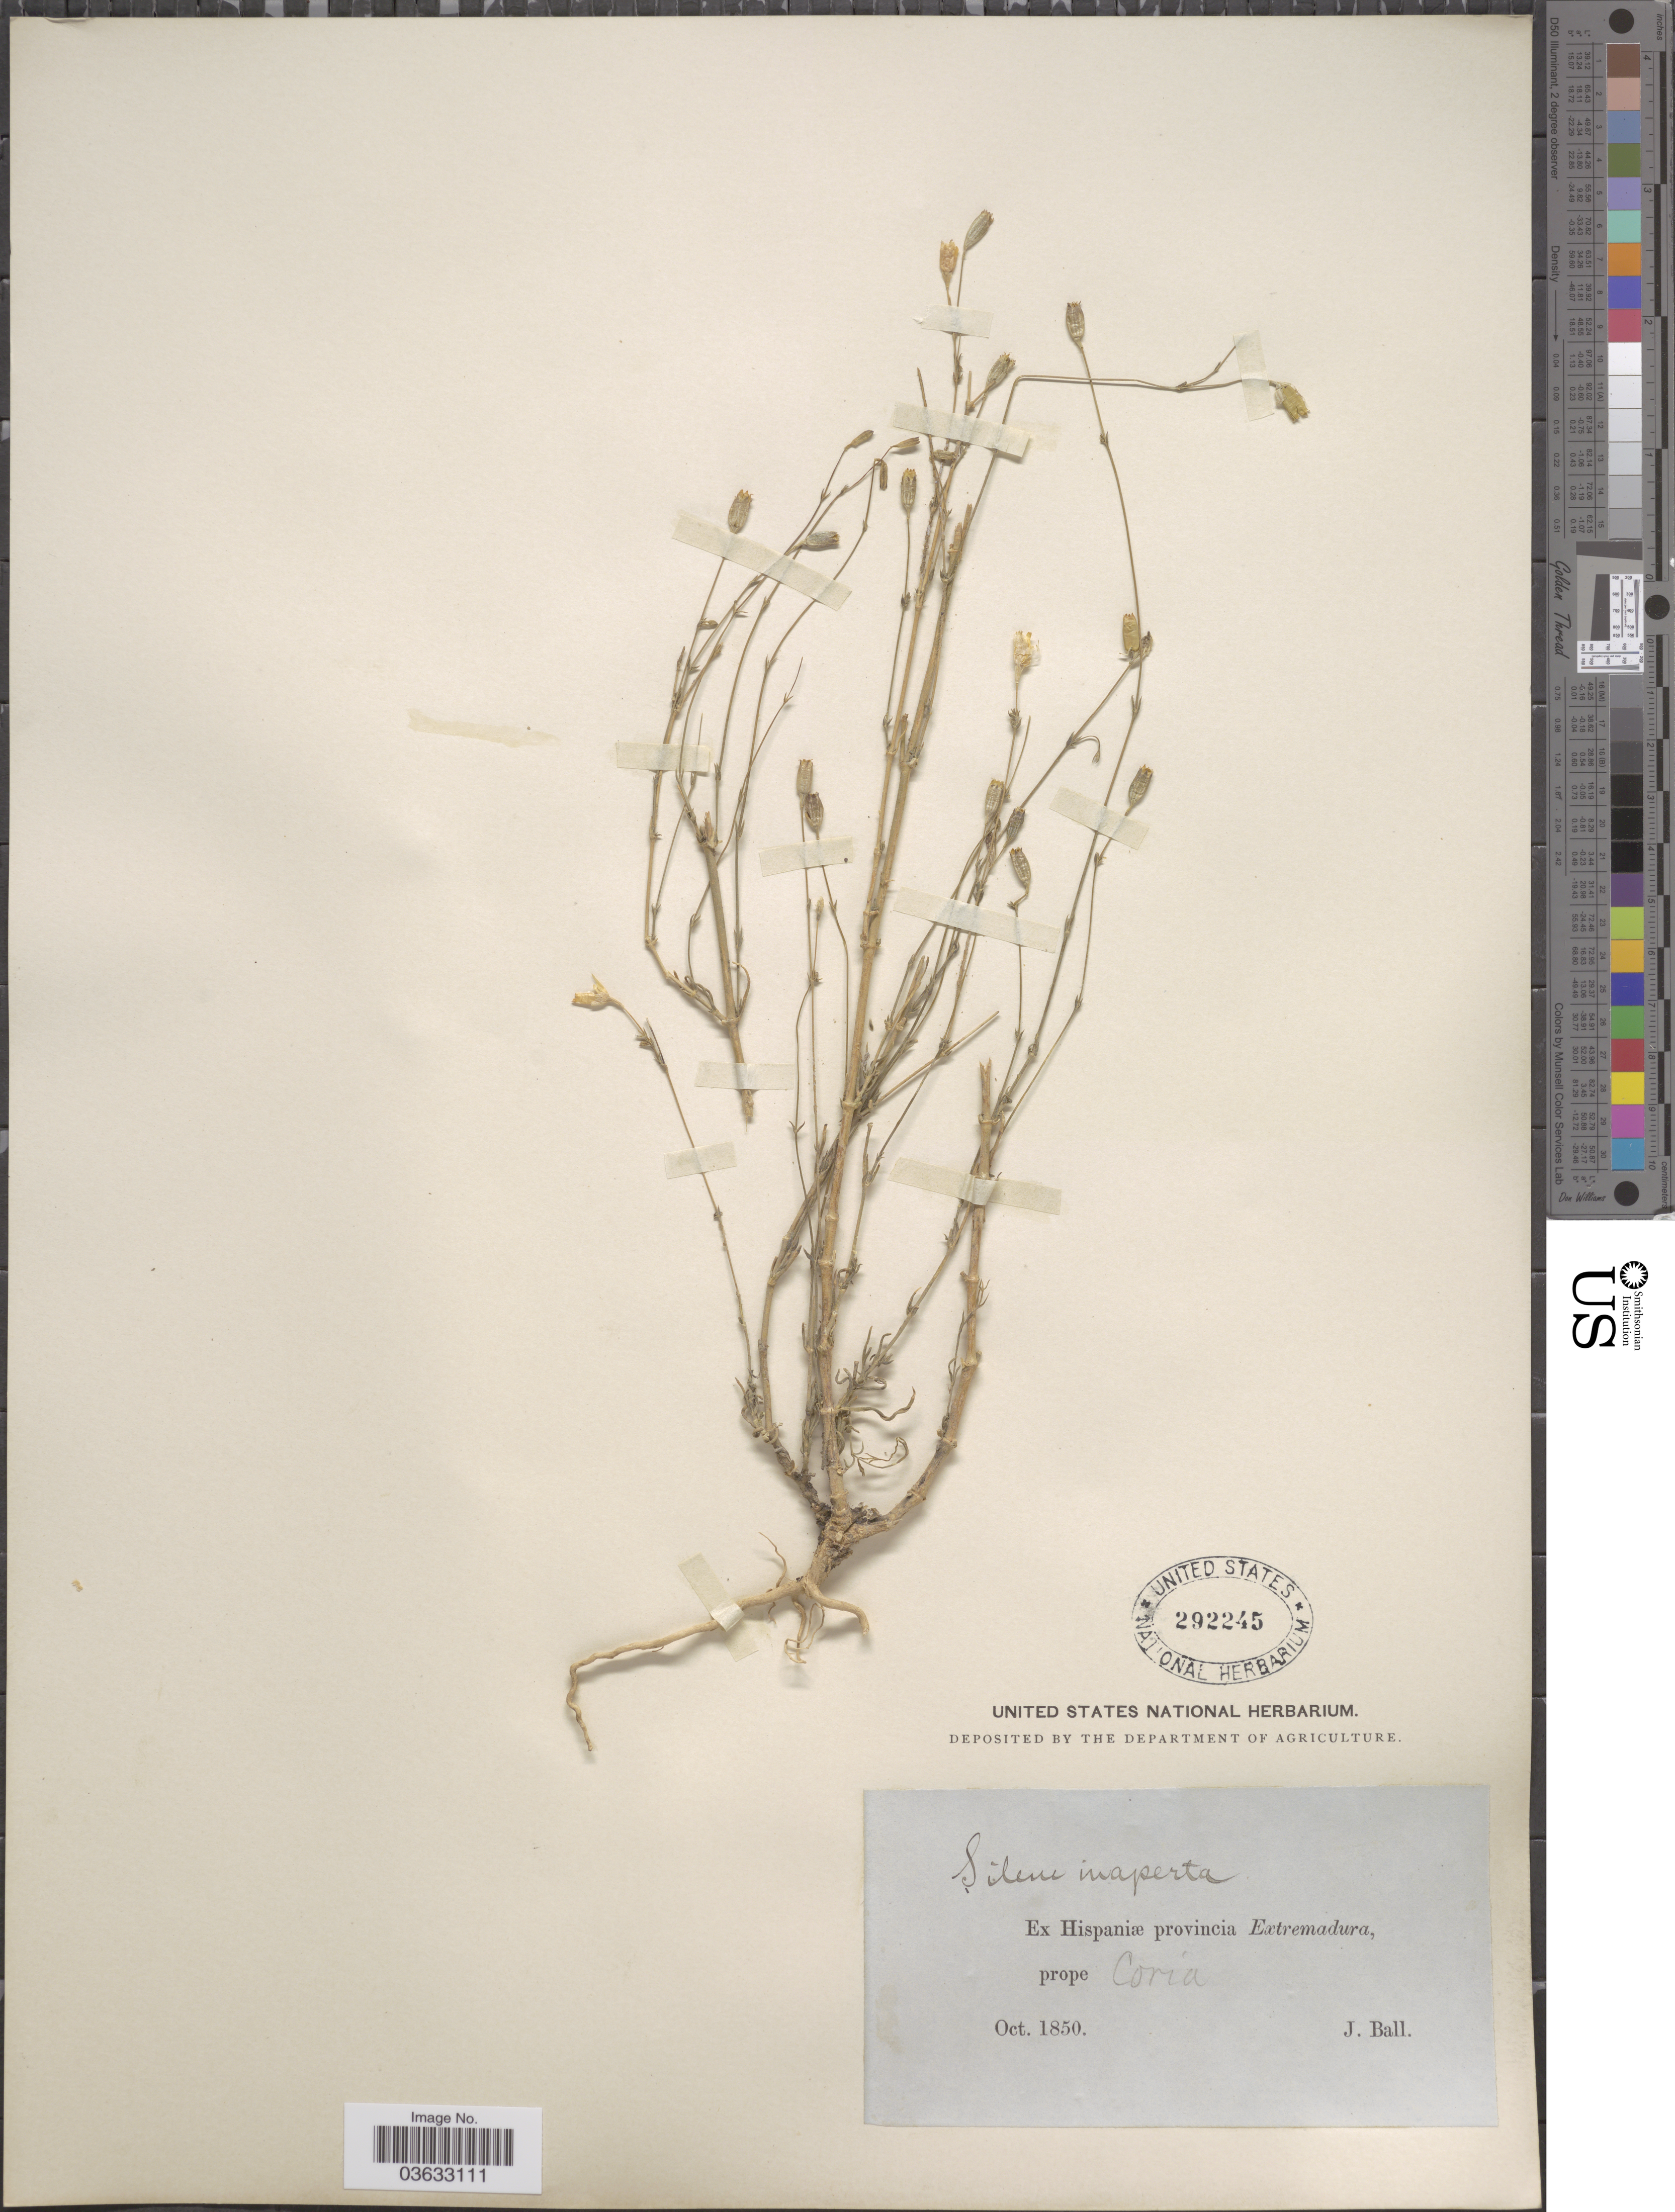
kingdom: Plantae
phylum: Tracheophyta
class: Magnoliopsida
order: Caryophyllales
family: Caryophyllaceae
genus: Silene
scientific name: Silene inaperta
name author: L.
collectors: J. Ball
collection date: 1850-10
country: Spain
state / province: Extremadura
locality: Ex Hispaniæ provincia Extremadura, prope Coria.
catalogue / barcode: US 292245